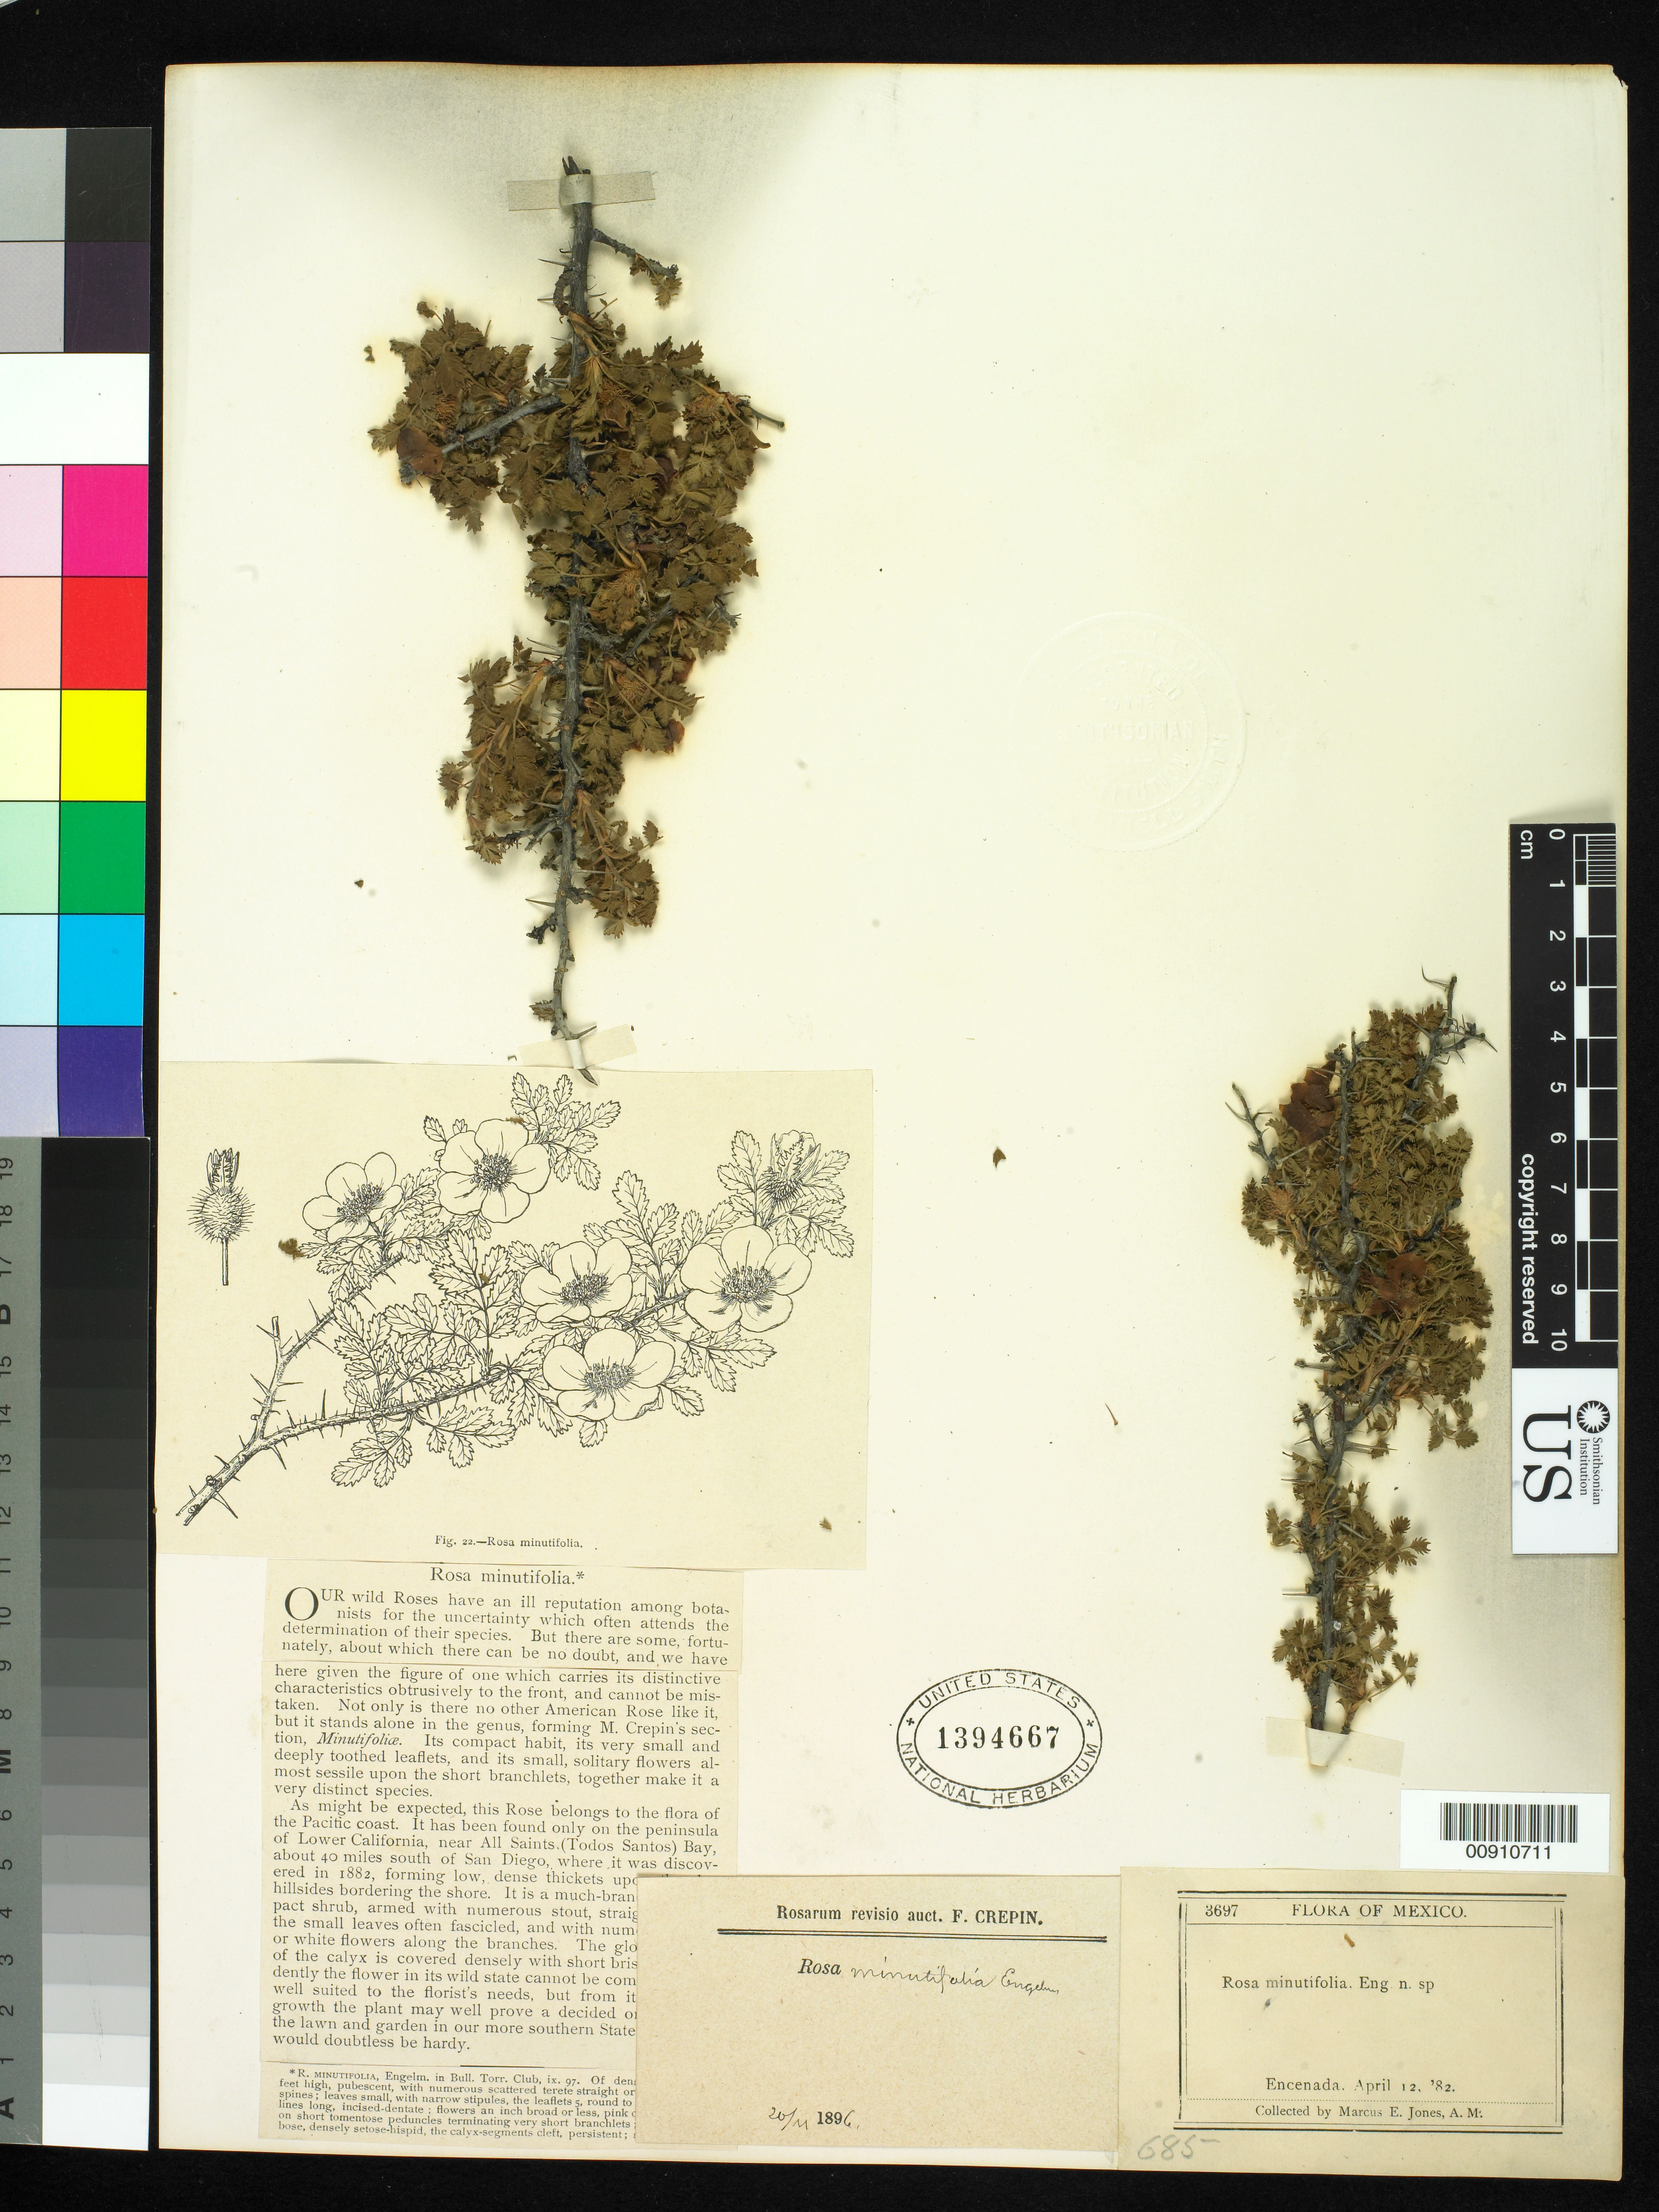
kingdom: Plantae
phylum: Tracheophyta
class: Magnoliopsida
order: Rosales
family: Rosaceae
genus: Rosa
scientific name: Rosa minutifolia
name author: Engelm. in Parry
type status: Isosyntype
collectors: M. E. Jones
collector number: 3697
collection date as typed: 12 Apr 1882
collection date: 1882-04-12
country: Mexico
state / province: Baja California Norte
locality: Encenada [sic].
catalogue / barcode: US 1394667